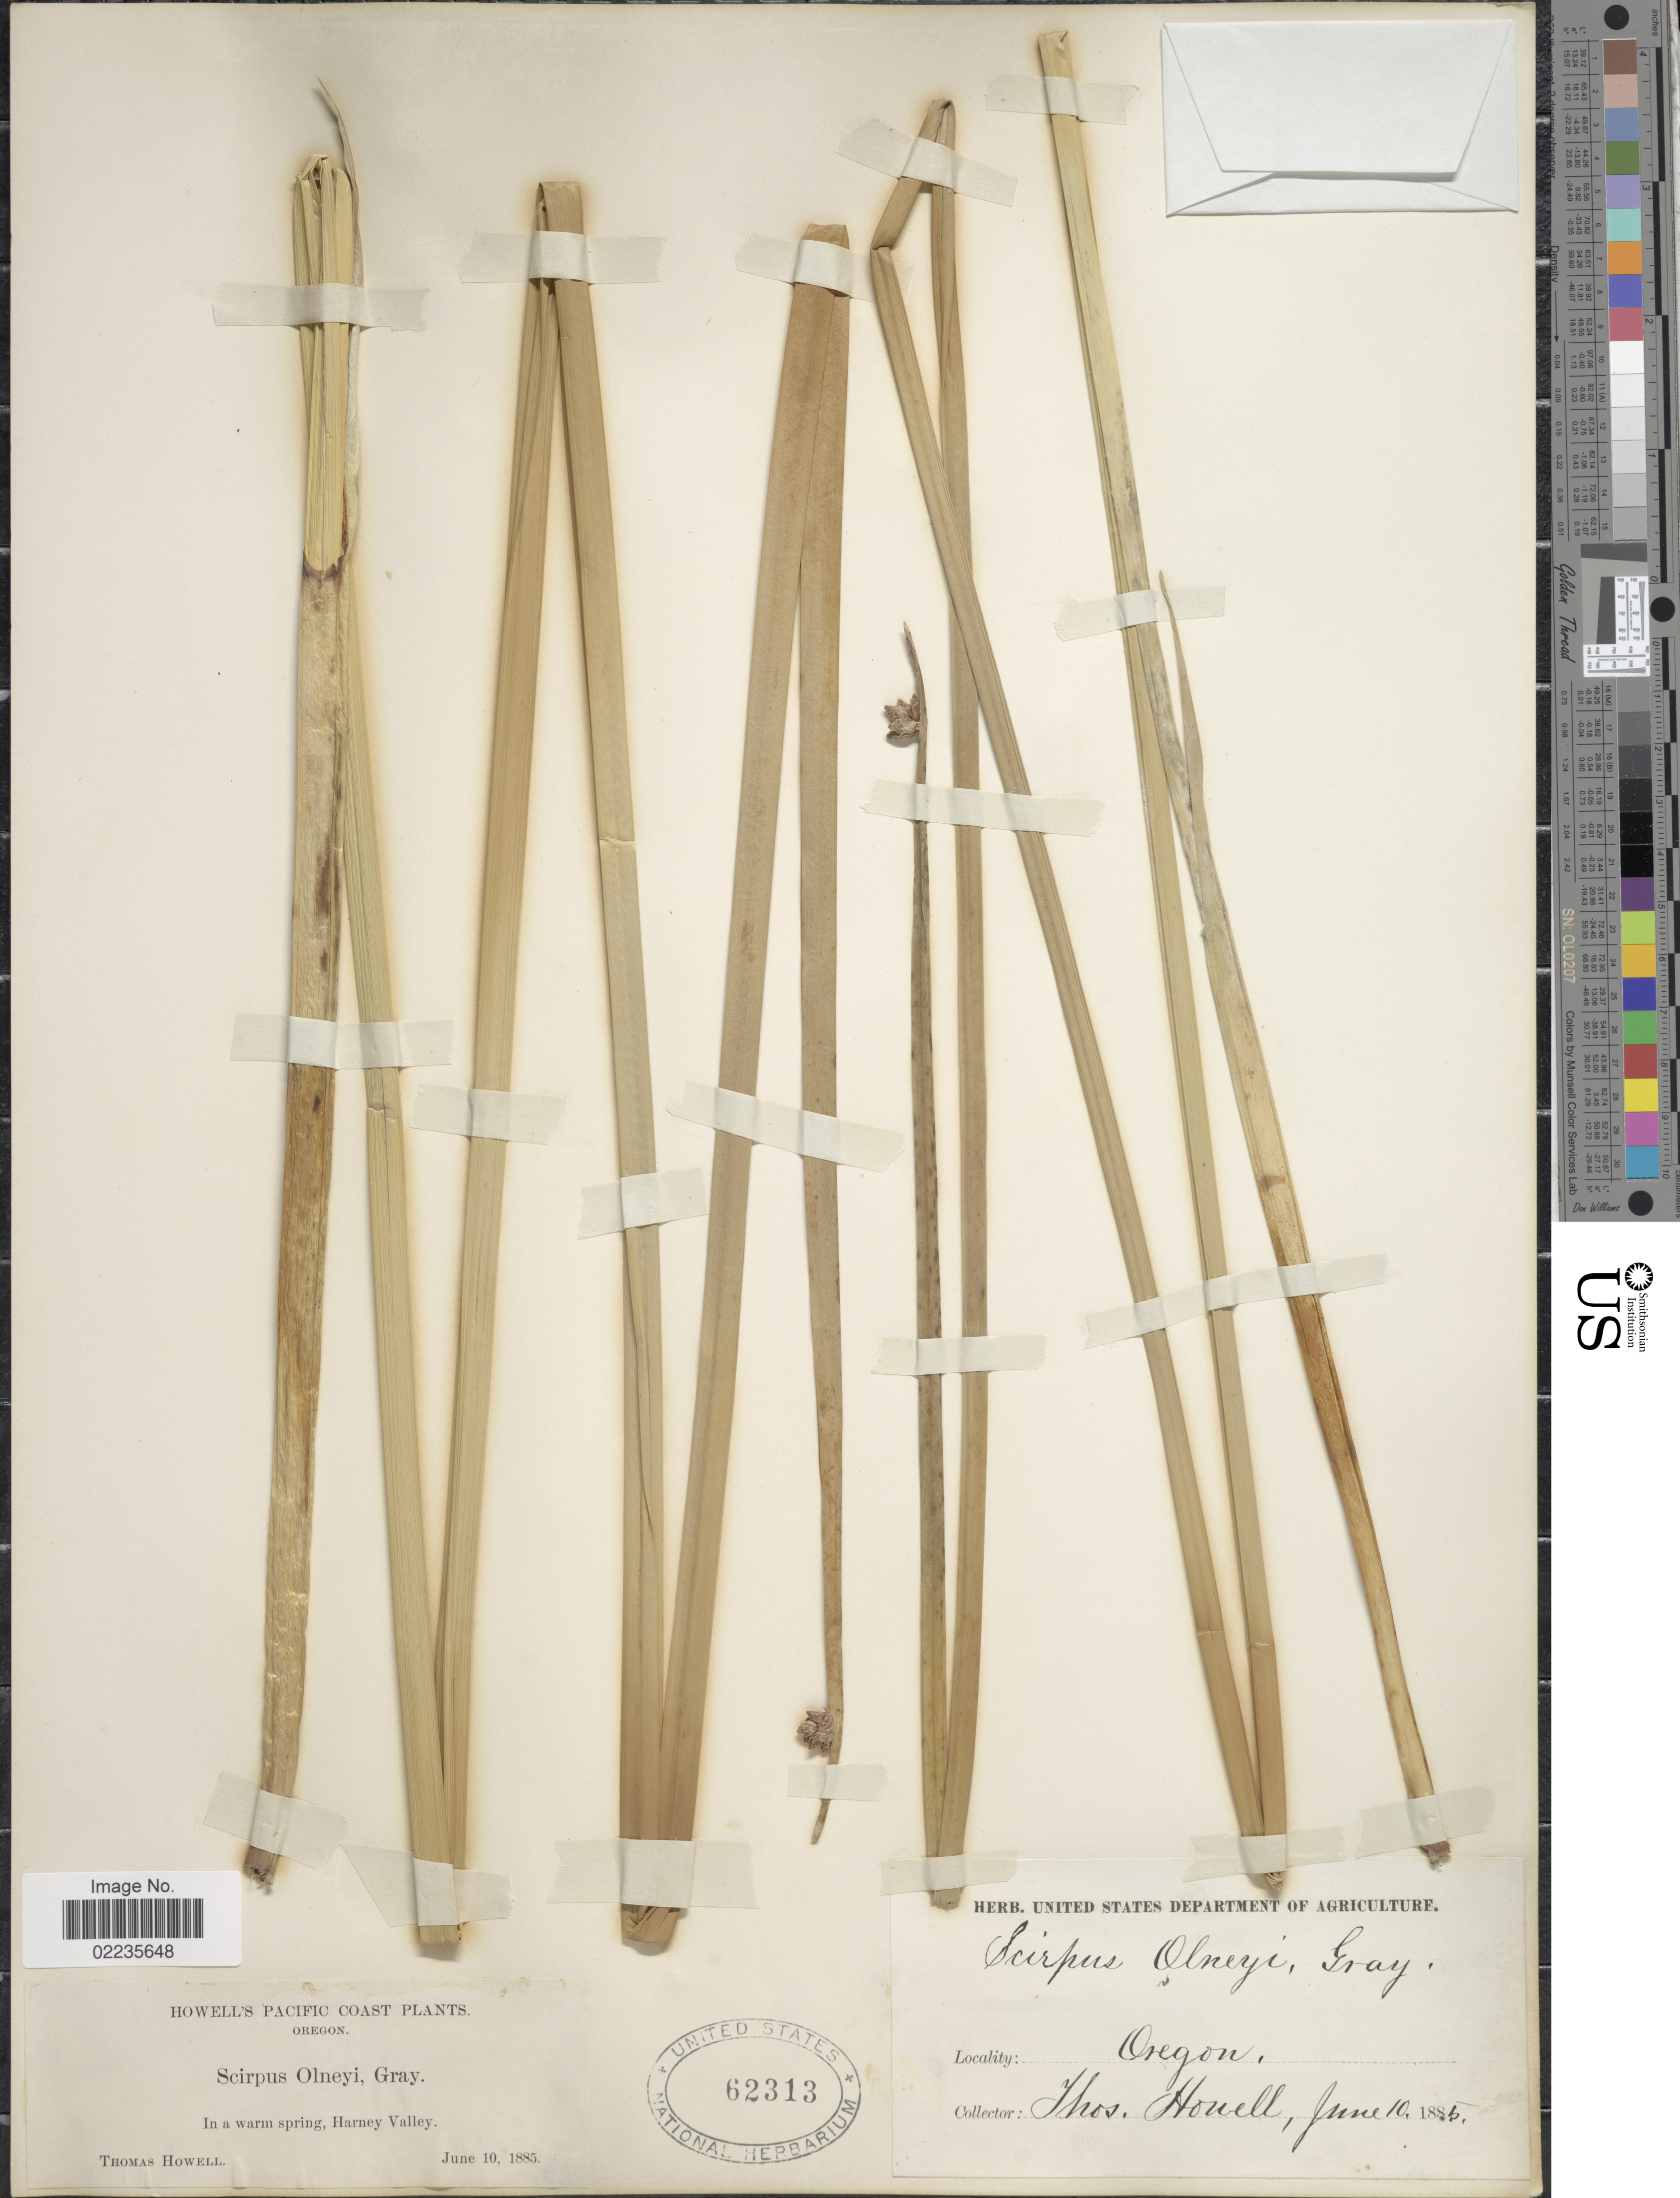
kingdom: Plantae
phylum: Tracheophyta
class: Liliopsida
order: Poales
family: Cyperaceae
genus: Schoenoplectus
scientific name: Schoenoplectus americanus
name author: (Pers.) Volkart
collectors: T. Howell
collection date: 1885-06-10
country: United States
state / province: Oregon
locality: Howell's Pacific Coast, In a warm spring, Harney Valley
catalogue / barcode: US 62313